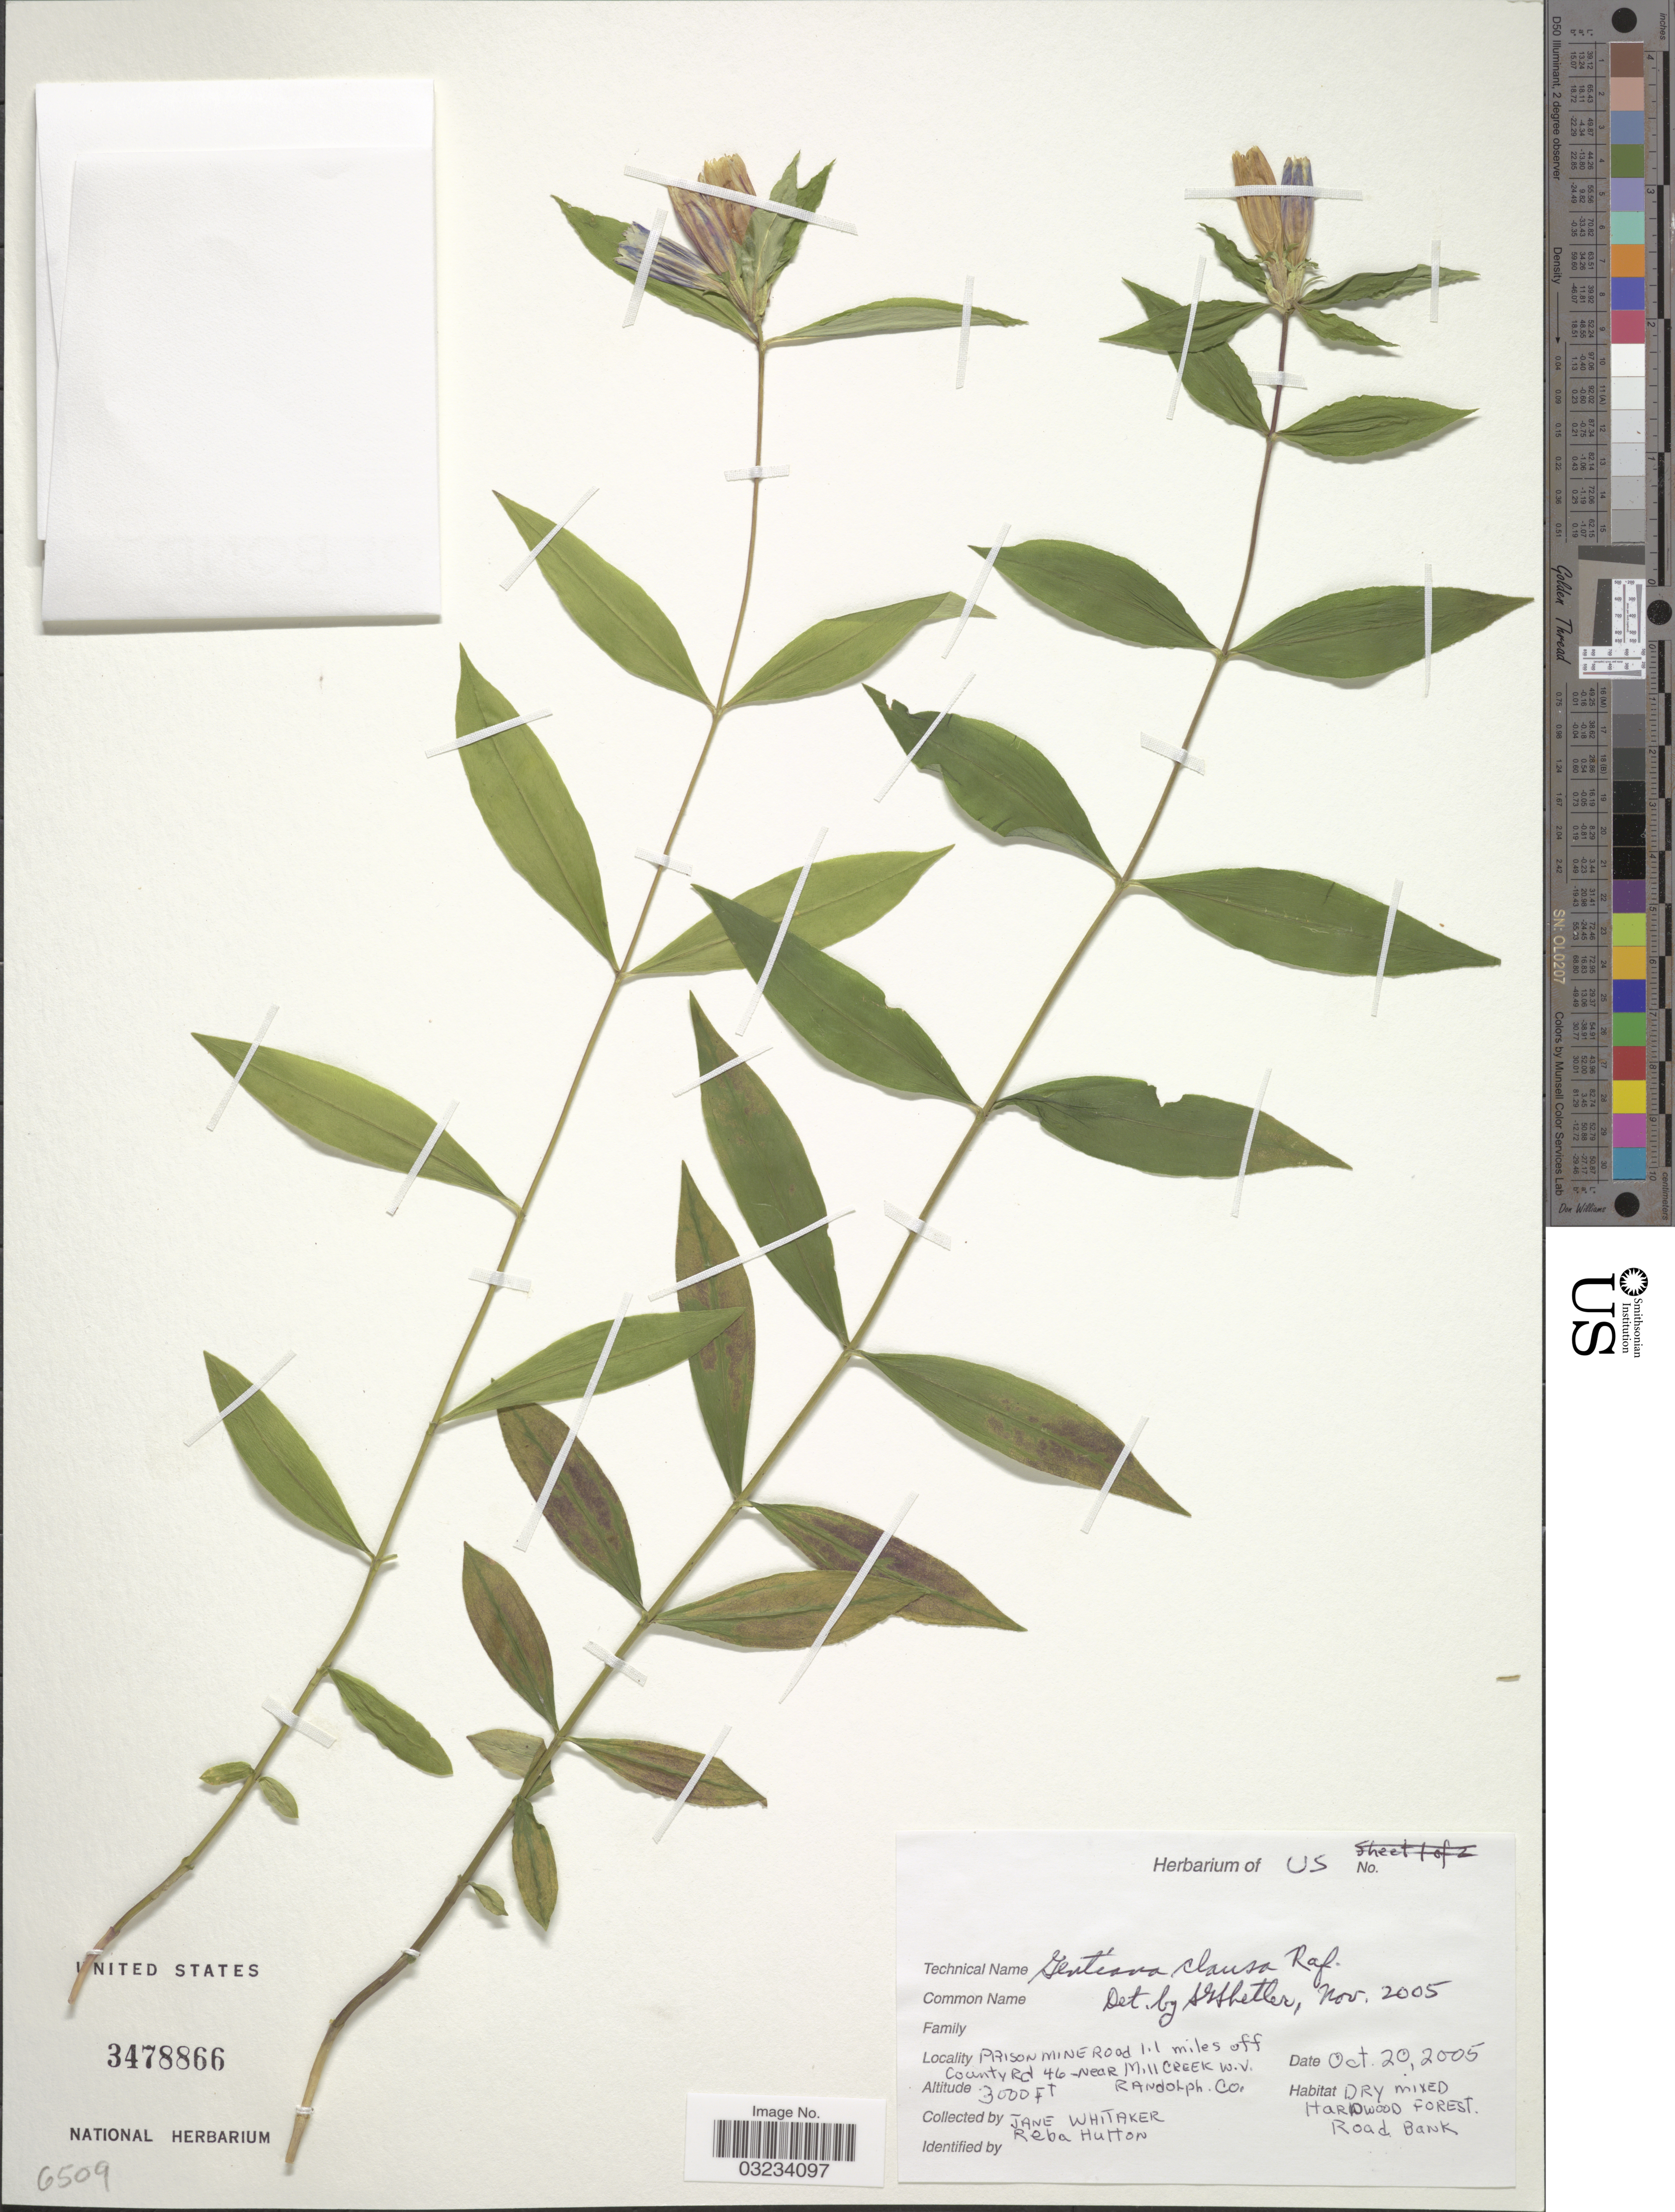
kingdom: Plantae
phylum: Tracheophyta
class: Magnoliopsida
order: Gentianales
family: Gentianaceae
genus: Gentiana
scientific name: Gentiana clausa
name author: Raf.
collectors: J. Whitaker & R. Hutton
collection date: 2005-10-20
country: United States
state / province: West Virginia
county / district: Randolph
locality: Prison Mine Road 1.1 miles off County Rd 46 - Near Mill Creek W.V., Randolph Co.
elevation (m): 914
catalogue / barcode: US 3478866